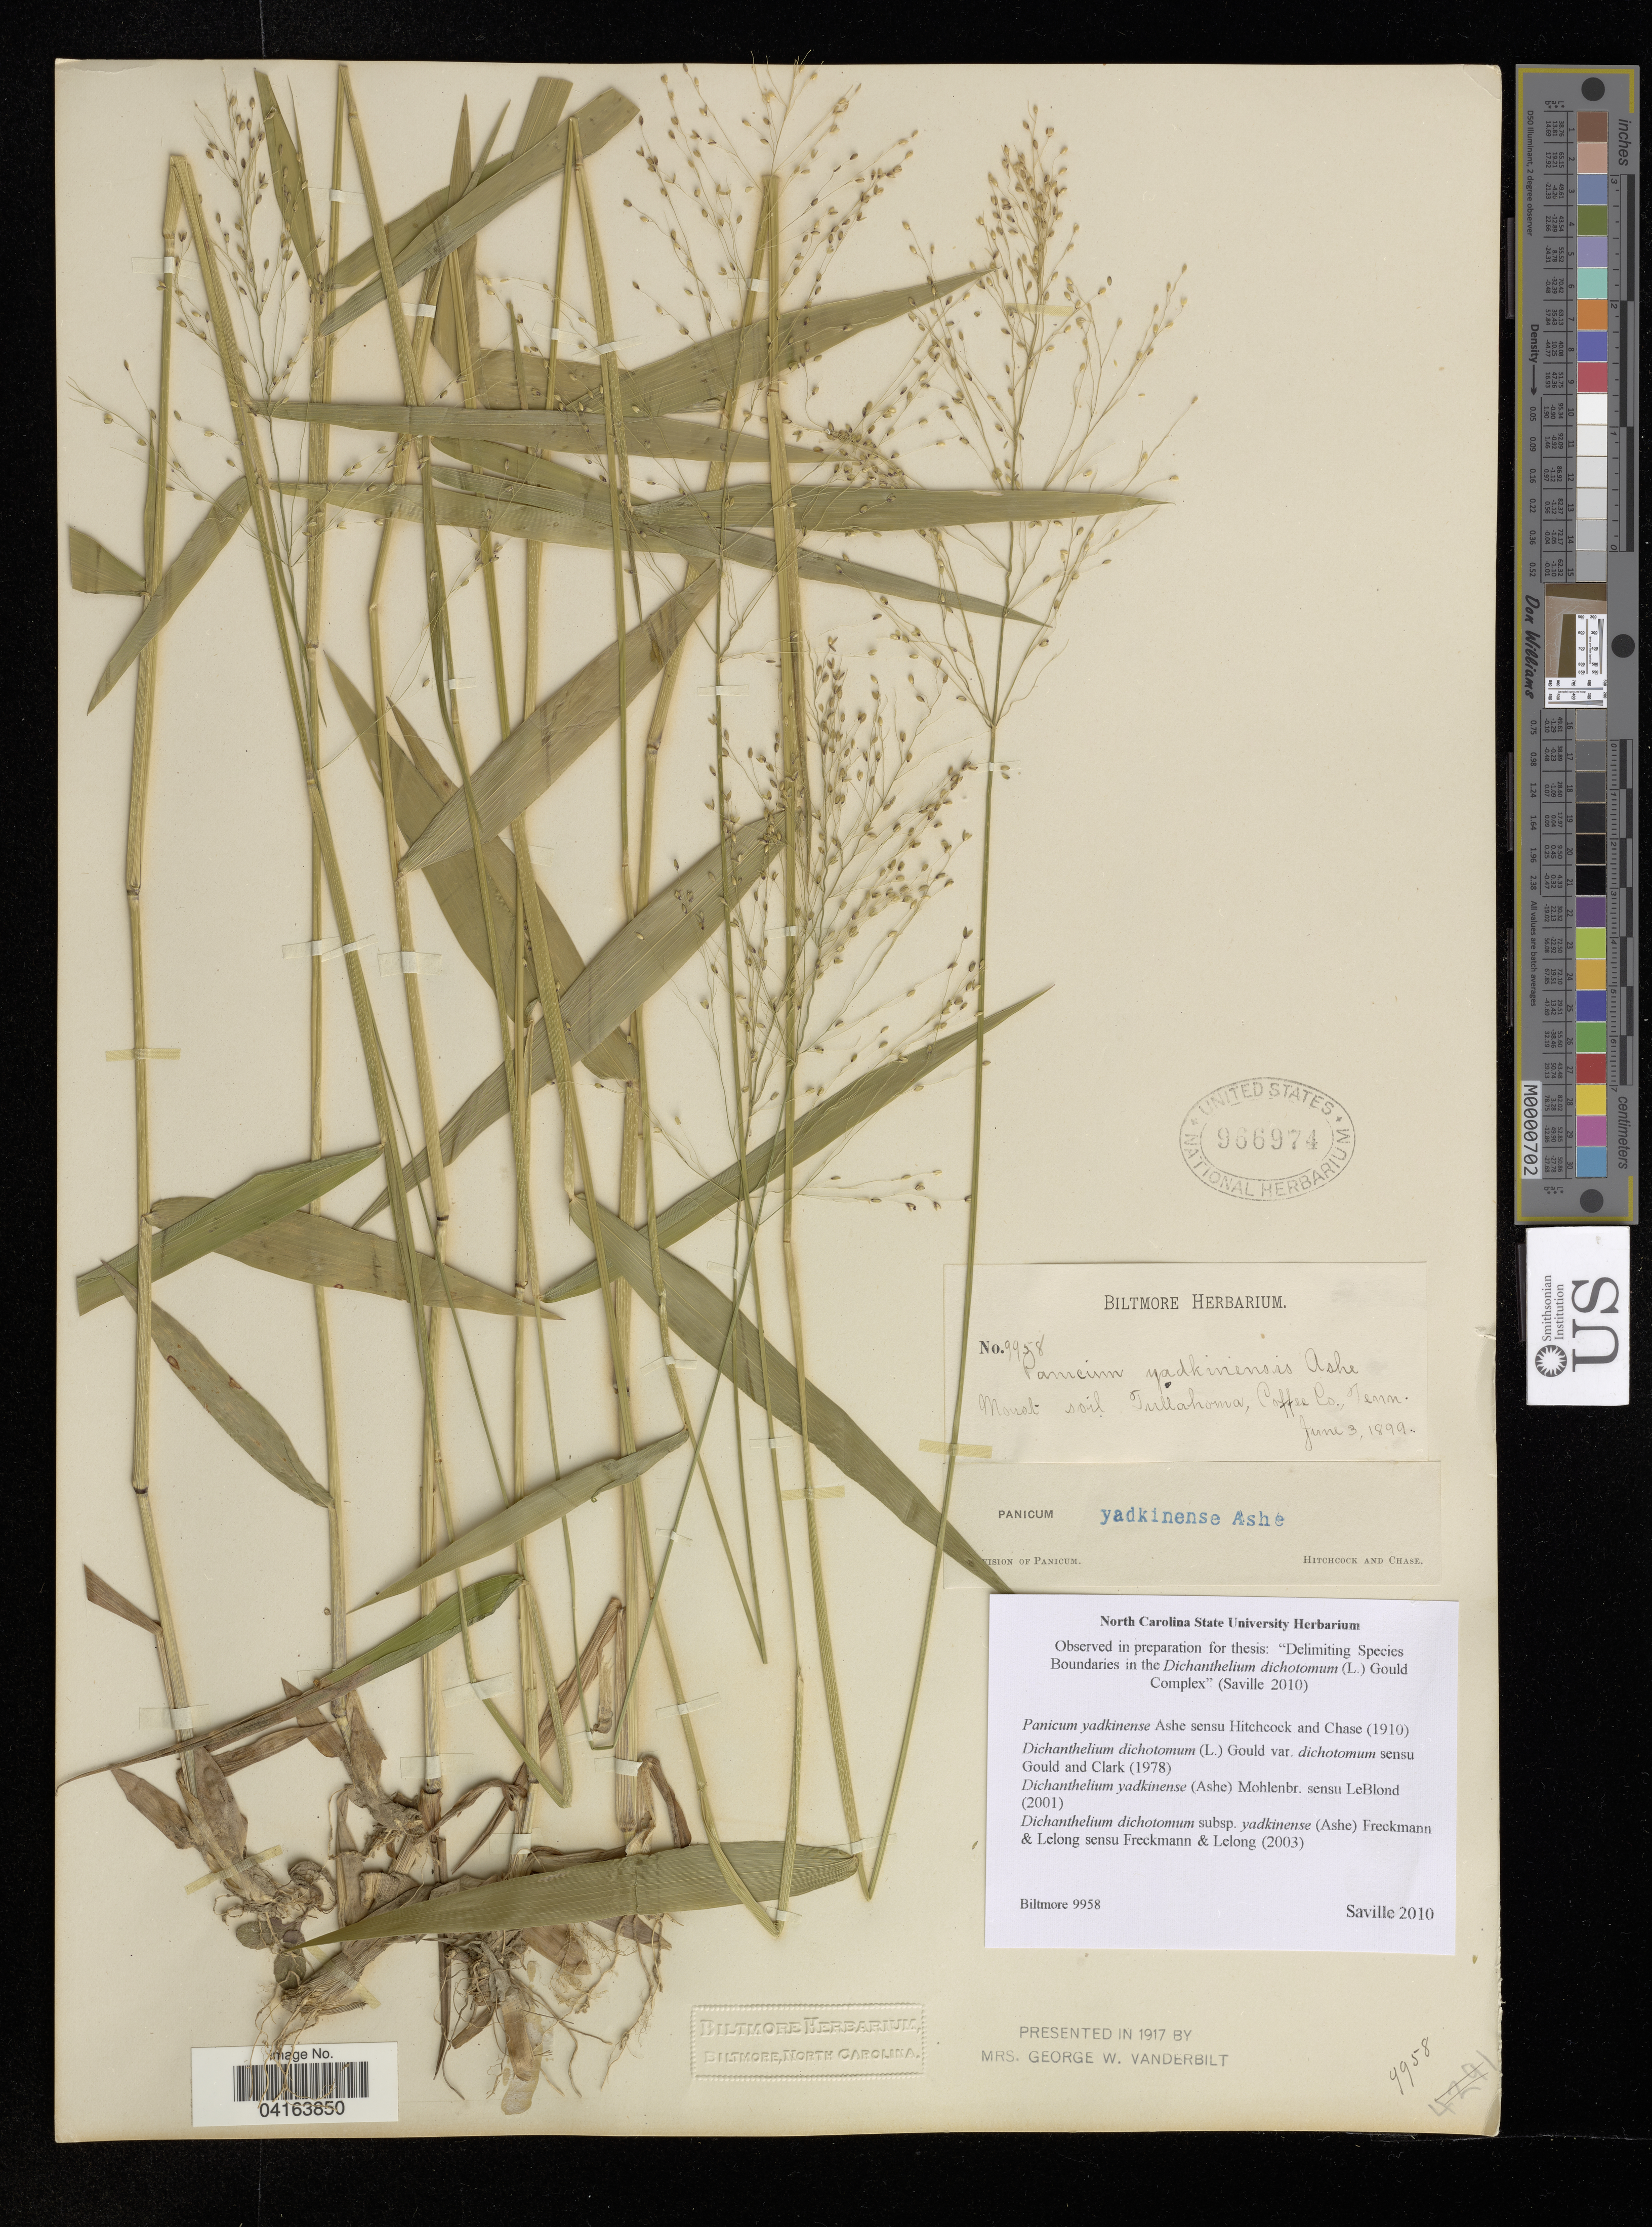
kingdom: Plantae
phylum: Tracheophyta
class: Liliopsida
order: Poales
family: Poaceae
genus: Dichanthelium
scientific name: Dichanthelium dichotomum subsp. yadkinense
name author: (Ashe) Freckmann & Lelong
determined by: Saville, A. C., (NCSC), North Carolina State University (UNITED STATES)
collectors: Biltmore Herbarium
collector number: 9958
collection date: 1899-06-03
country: United States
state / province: Tennessee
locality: Tullahoma, Coffee Co.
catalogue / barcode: US 966974